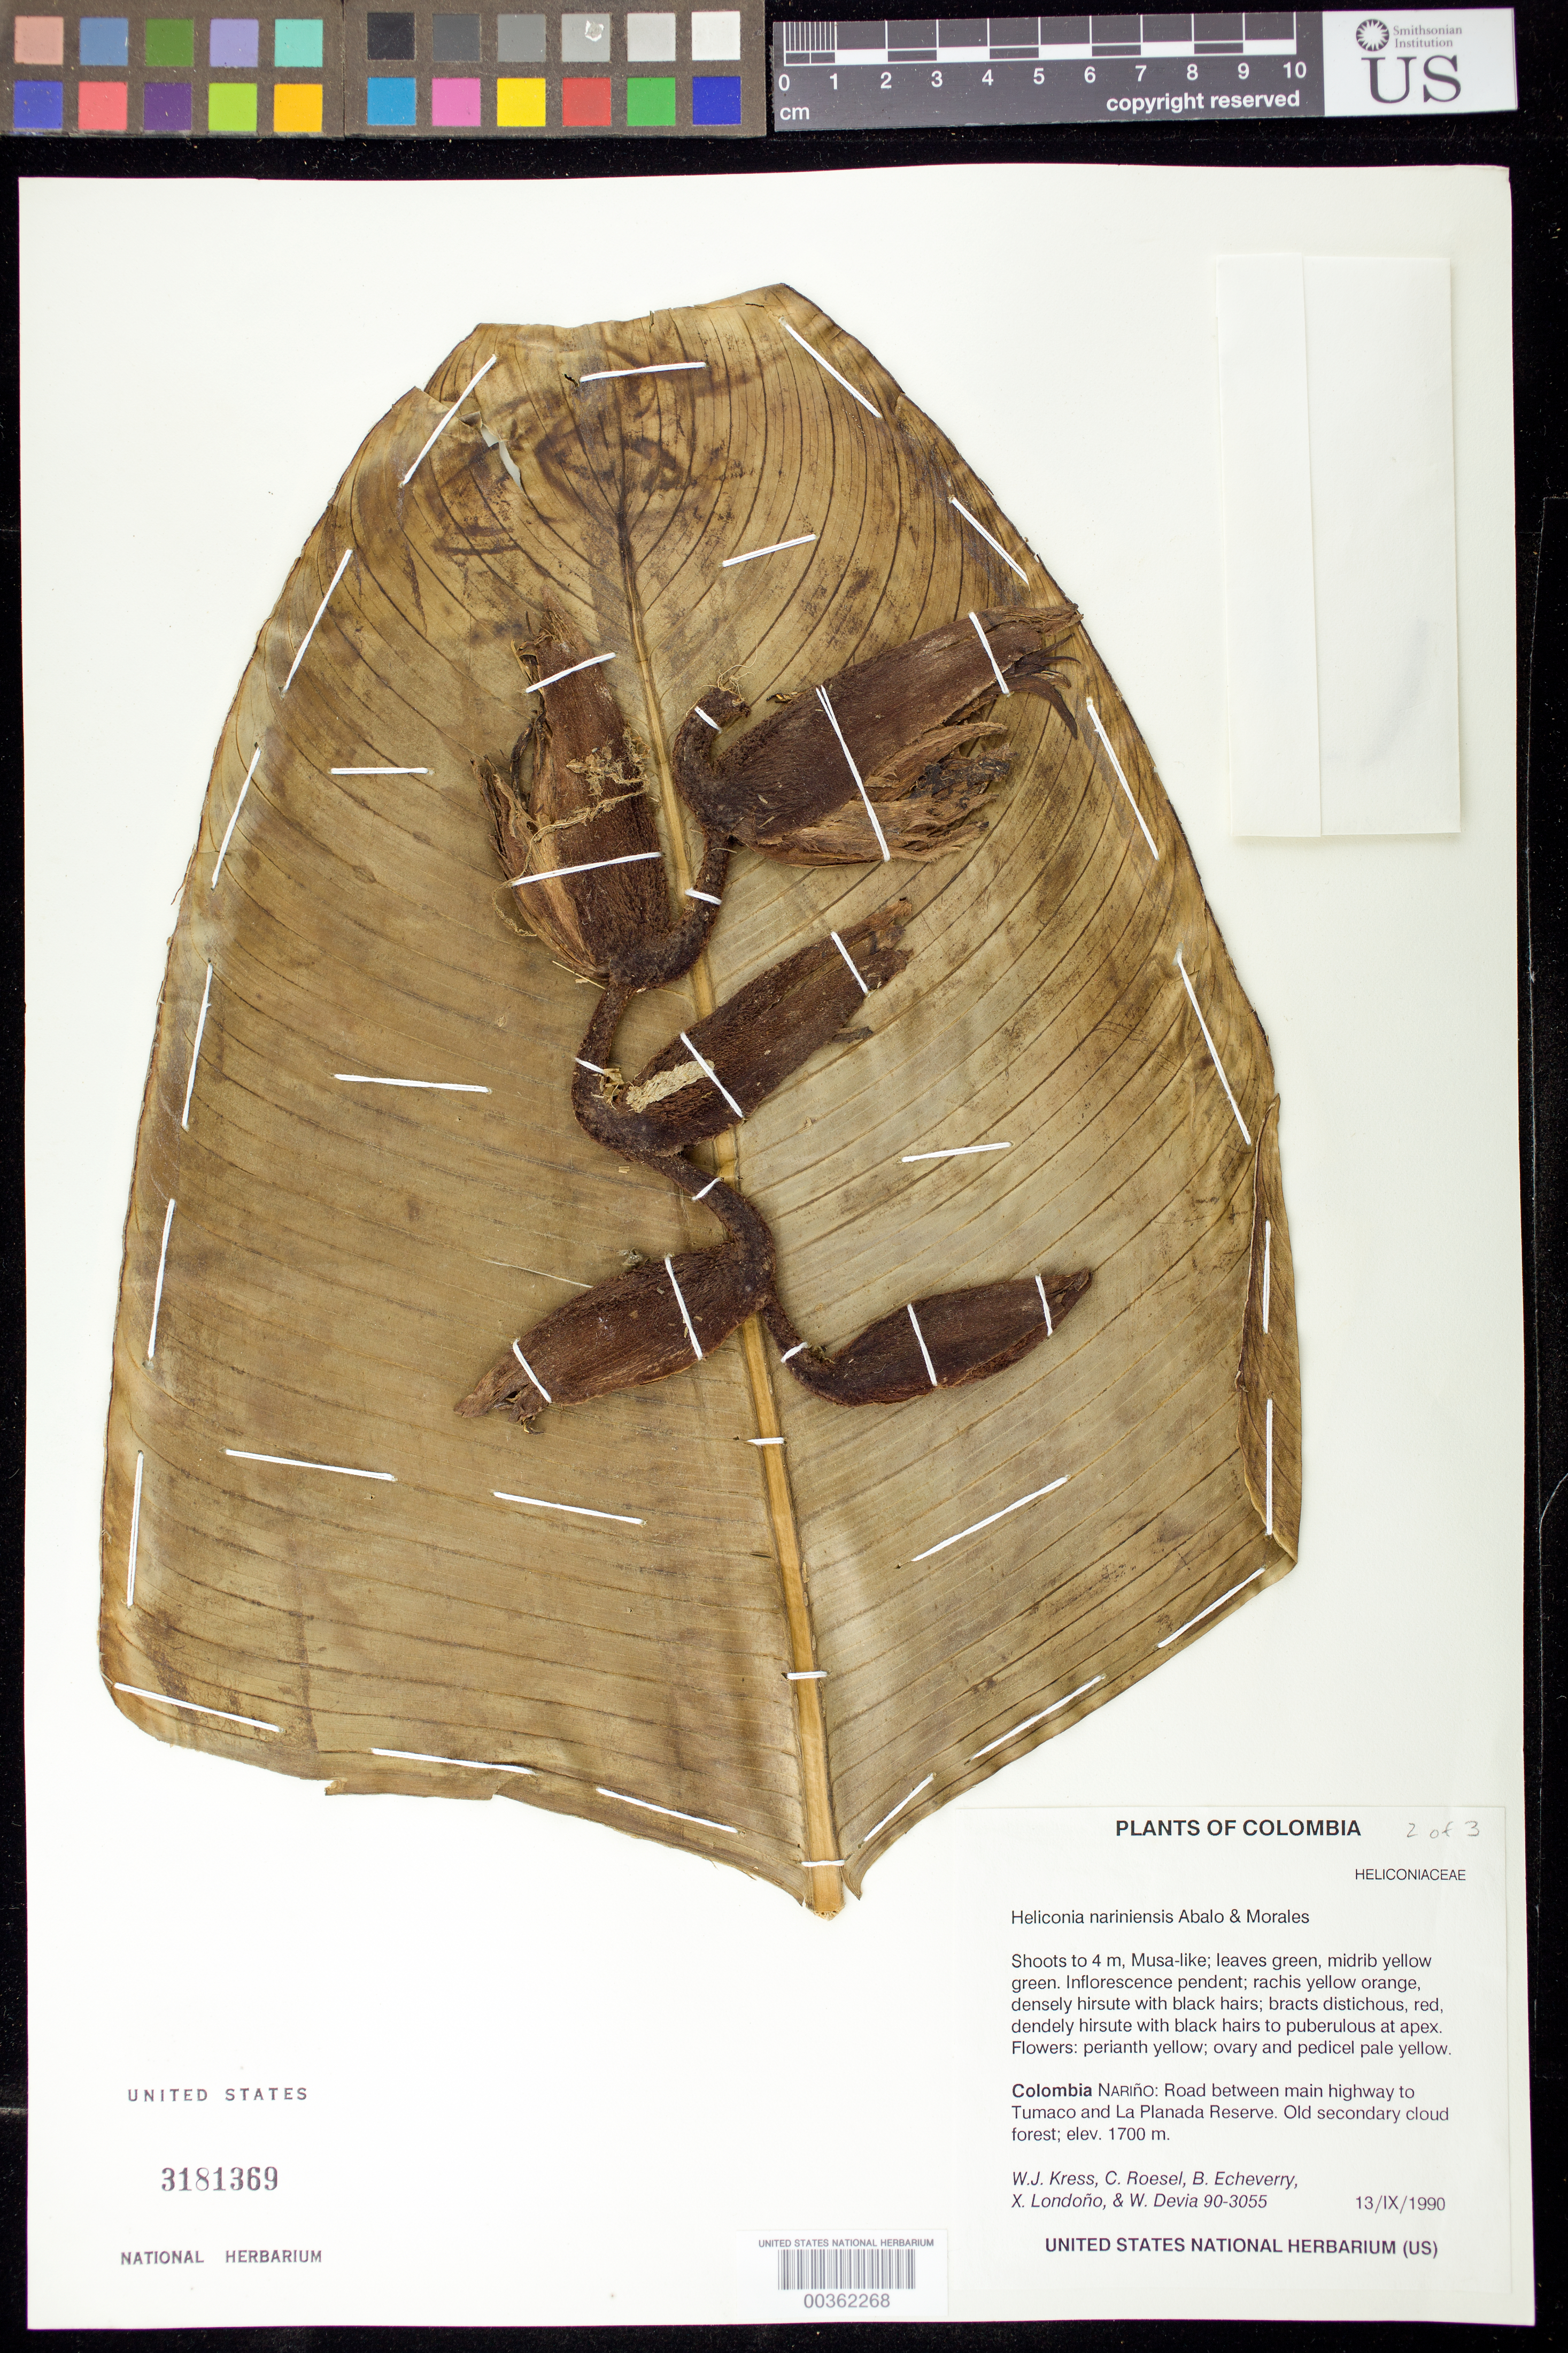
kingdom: Plantae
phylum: Tracheophyta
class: Liliopsida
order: Zingiberales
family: Heliconiaceae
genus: Heliconia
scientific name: Heliconia nariniensis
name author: Abalo & G. Morales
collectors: W. J. Kress, C. S. Roesel, B. Echeverry, X. Londoño & W. Devia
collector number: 90-3055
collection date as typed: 13 Sep 1990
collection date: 1990-09-13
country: Colombia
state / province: Nariño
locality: Road between main hwy to Tumaco and la Planada Reserve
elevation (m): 1700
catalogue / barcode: US 3181369